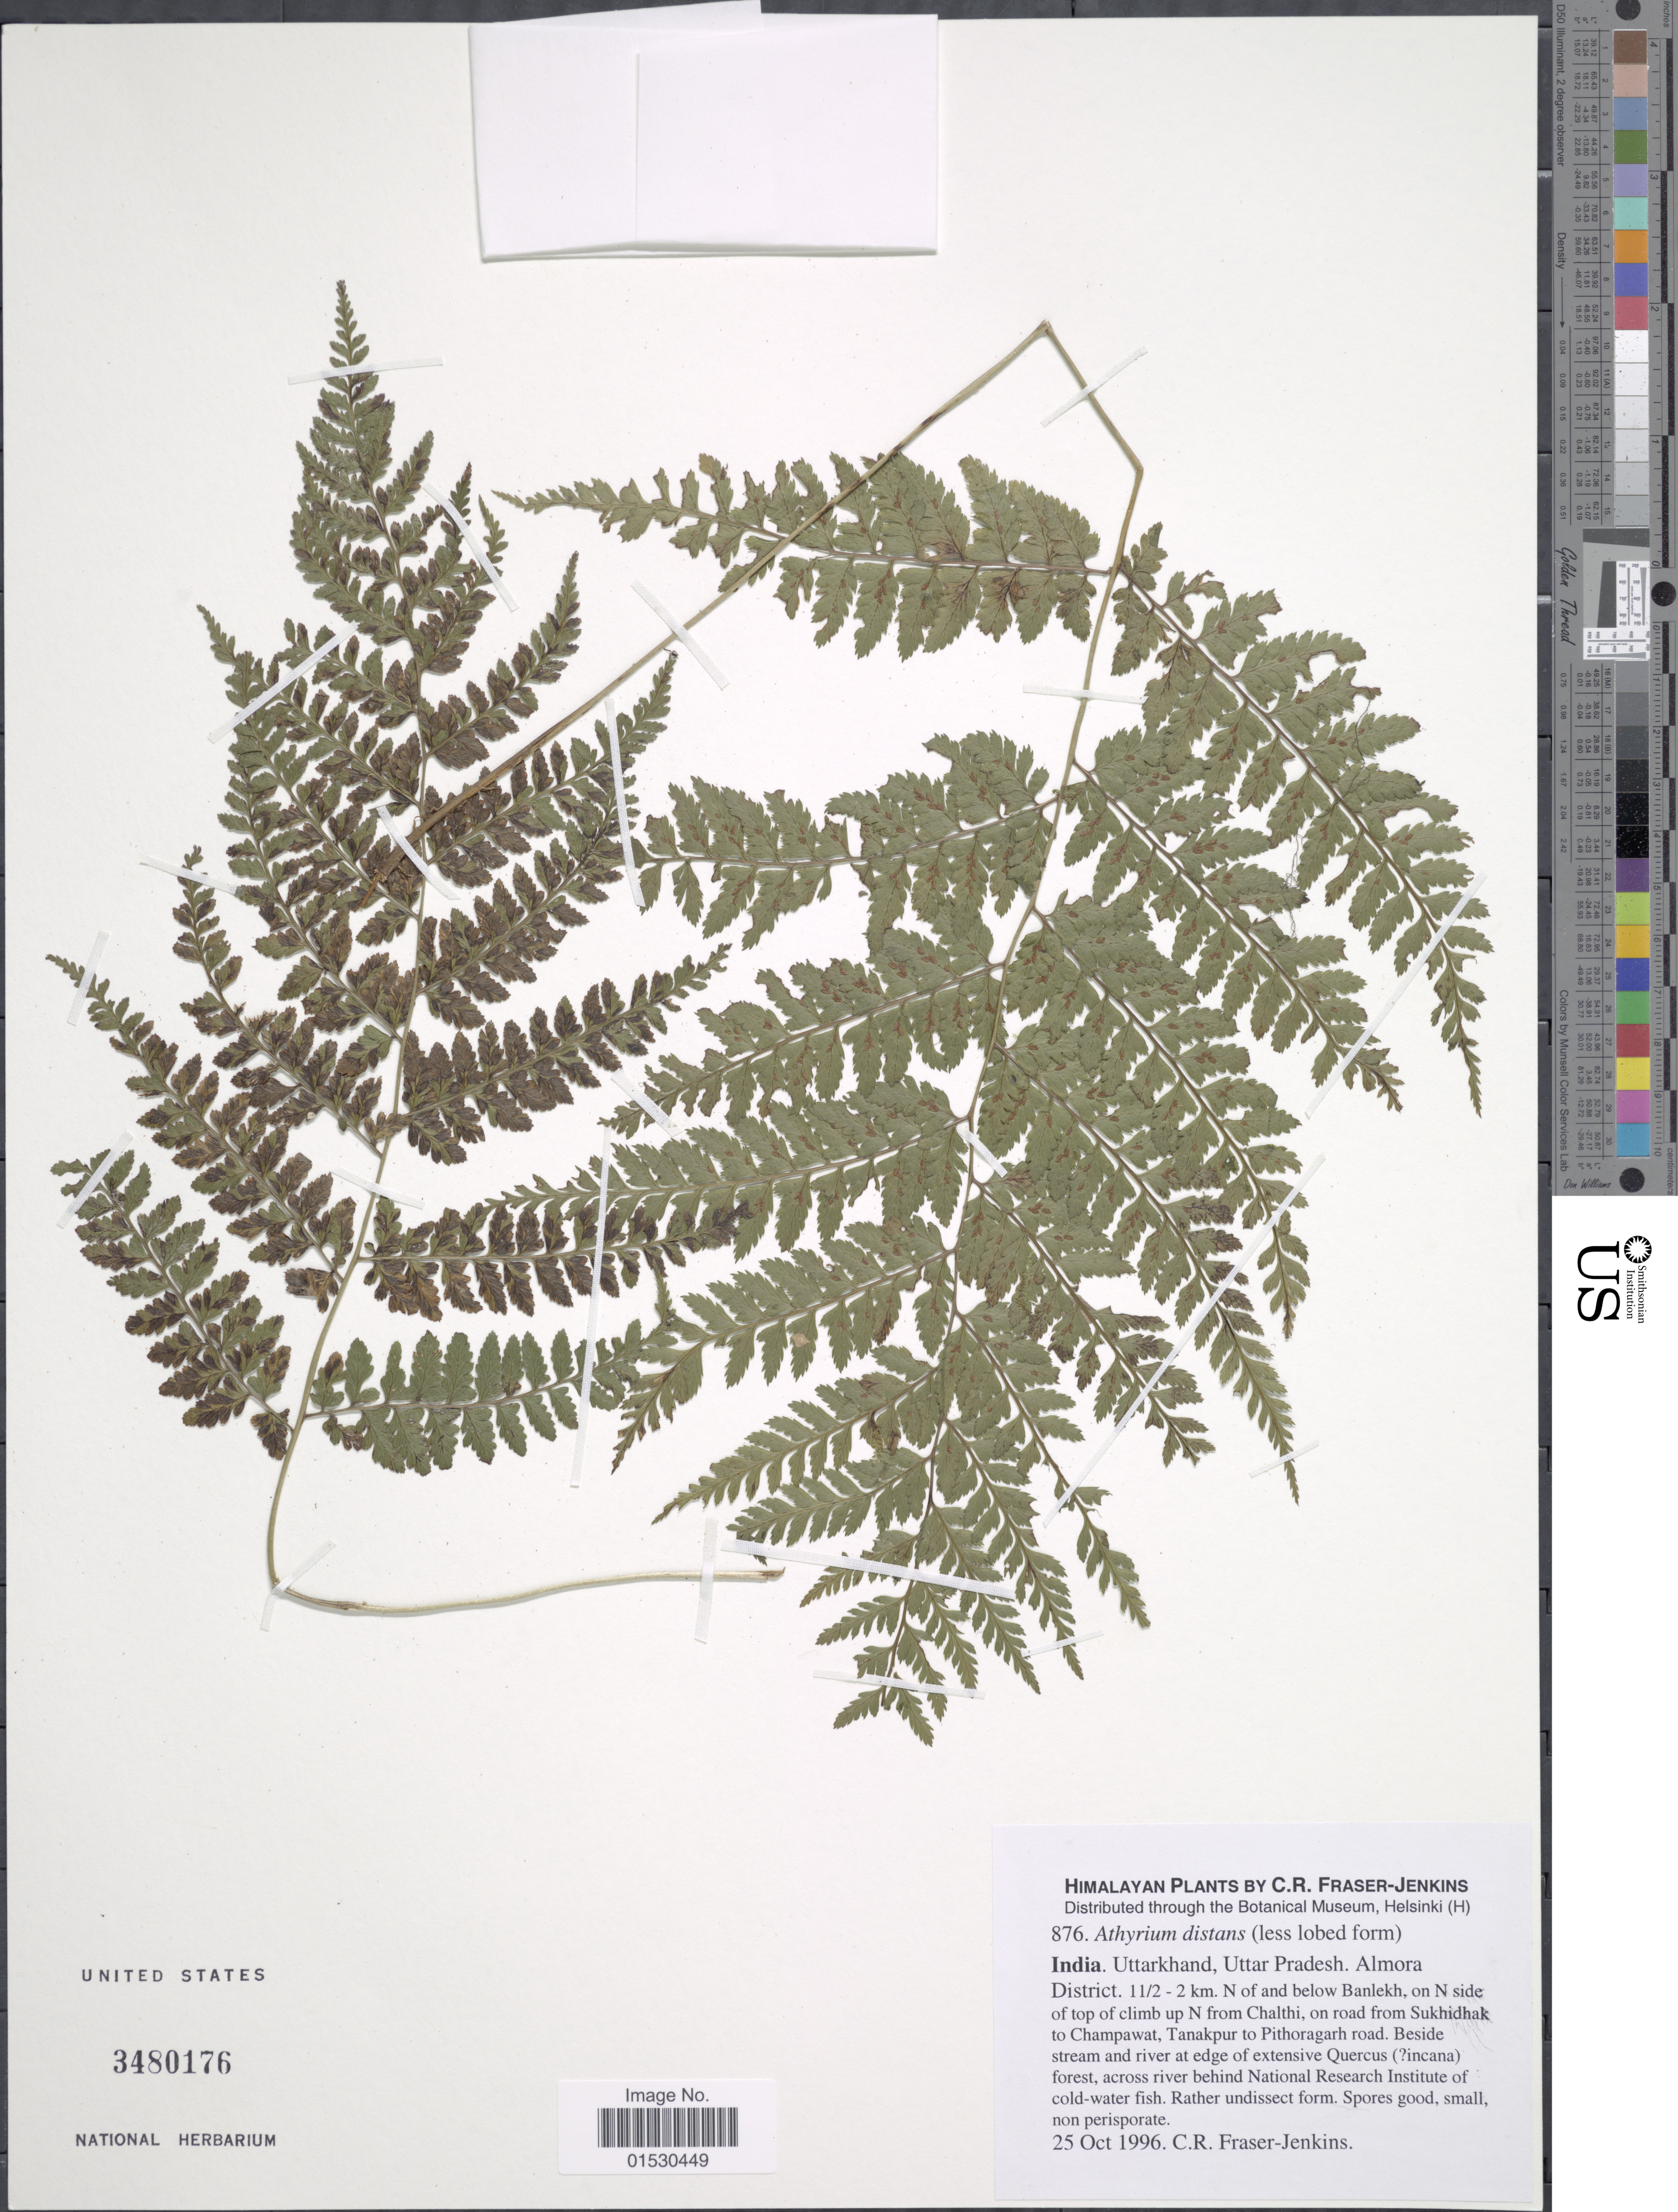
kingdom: Plantae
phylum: Tracheophyta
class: Polypodiopsida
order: Polypodiales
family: Athyriaceae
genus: Athyrium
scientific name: Athyrium distans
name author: (D. Don) T. Moore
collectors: C. R. Fraser-Jenkins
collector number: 876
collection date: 1996-10-25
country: India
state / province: Uttarakhand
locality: Uttar Pradhesh. Almora District. 11/2 - 2 km. N of and below Banlekh, on N side of top of climb up N from Chalthi, on road from Sukhidhak to Champawat, Tanakpur to Pithoragarh road. Beside stream and river at edge of extensive Quercus forest, across river behind National Research Institute of cold-water fish. Rather undissect form. Spores good, small non perisporate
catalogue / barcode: US 3480176